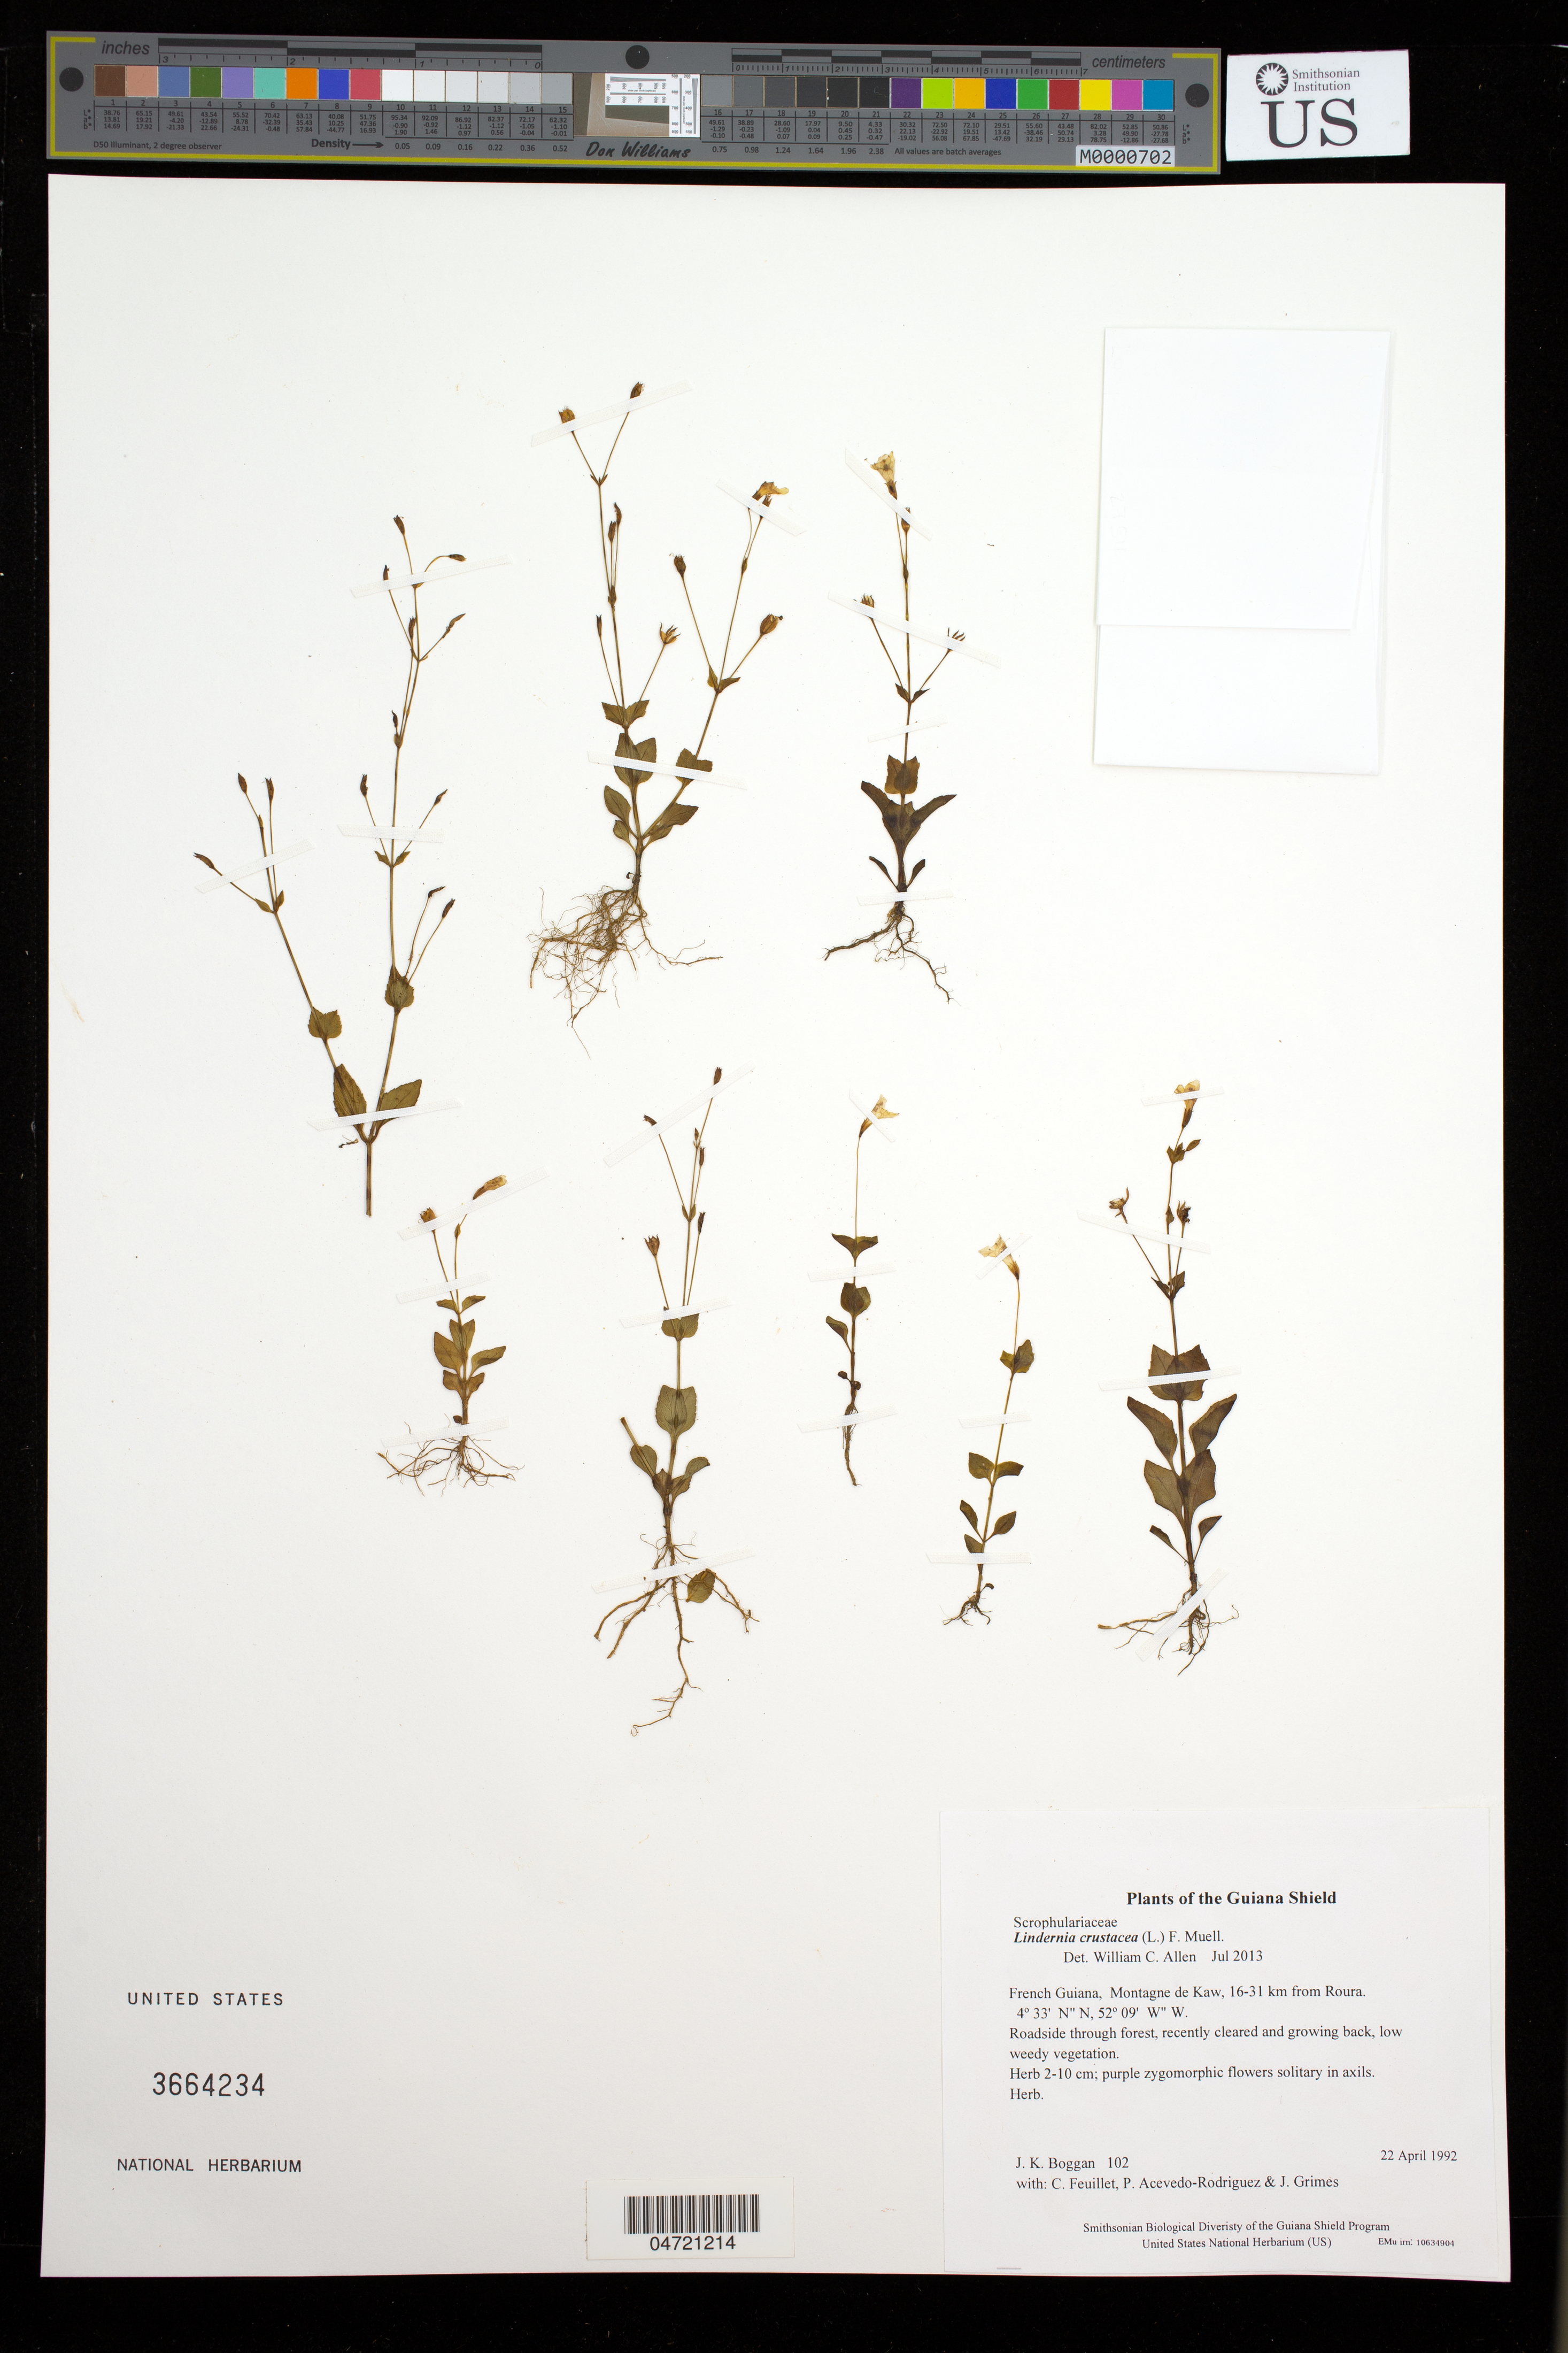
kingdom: Plantae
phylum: Tracheophyta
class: Magnoliopsida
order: Lamiales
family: Linderniaceae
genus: Lindernia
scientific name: Lindernia crustacea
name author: (L.) F. Muell.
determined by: Allen, W. C.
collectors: J. K. Boggan, C. Feuillet, P. Acevedo-Rodr. & J. Grimes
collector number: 102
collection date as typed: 22 April 1992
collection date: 1992-04-22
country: French Guiana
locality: Montagne de Kaw, 16-31 km from Roura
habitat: Roadside through forest, recently cleared and growing back, low weedy vegetation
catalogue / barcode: US 3664234